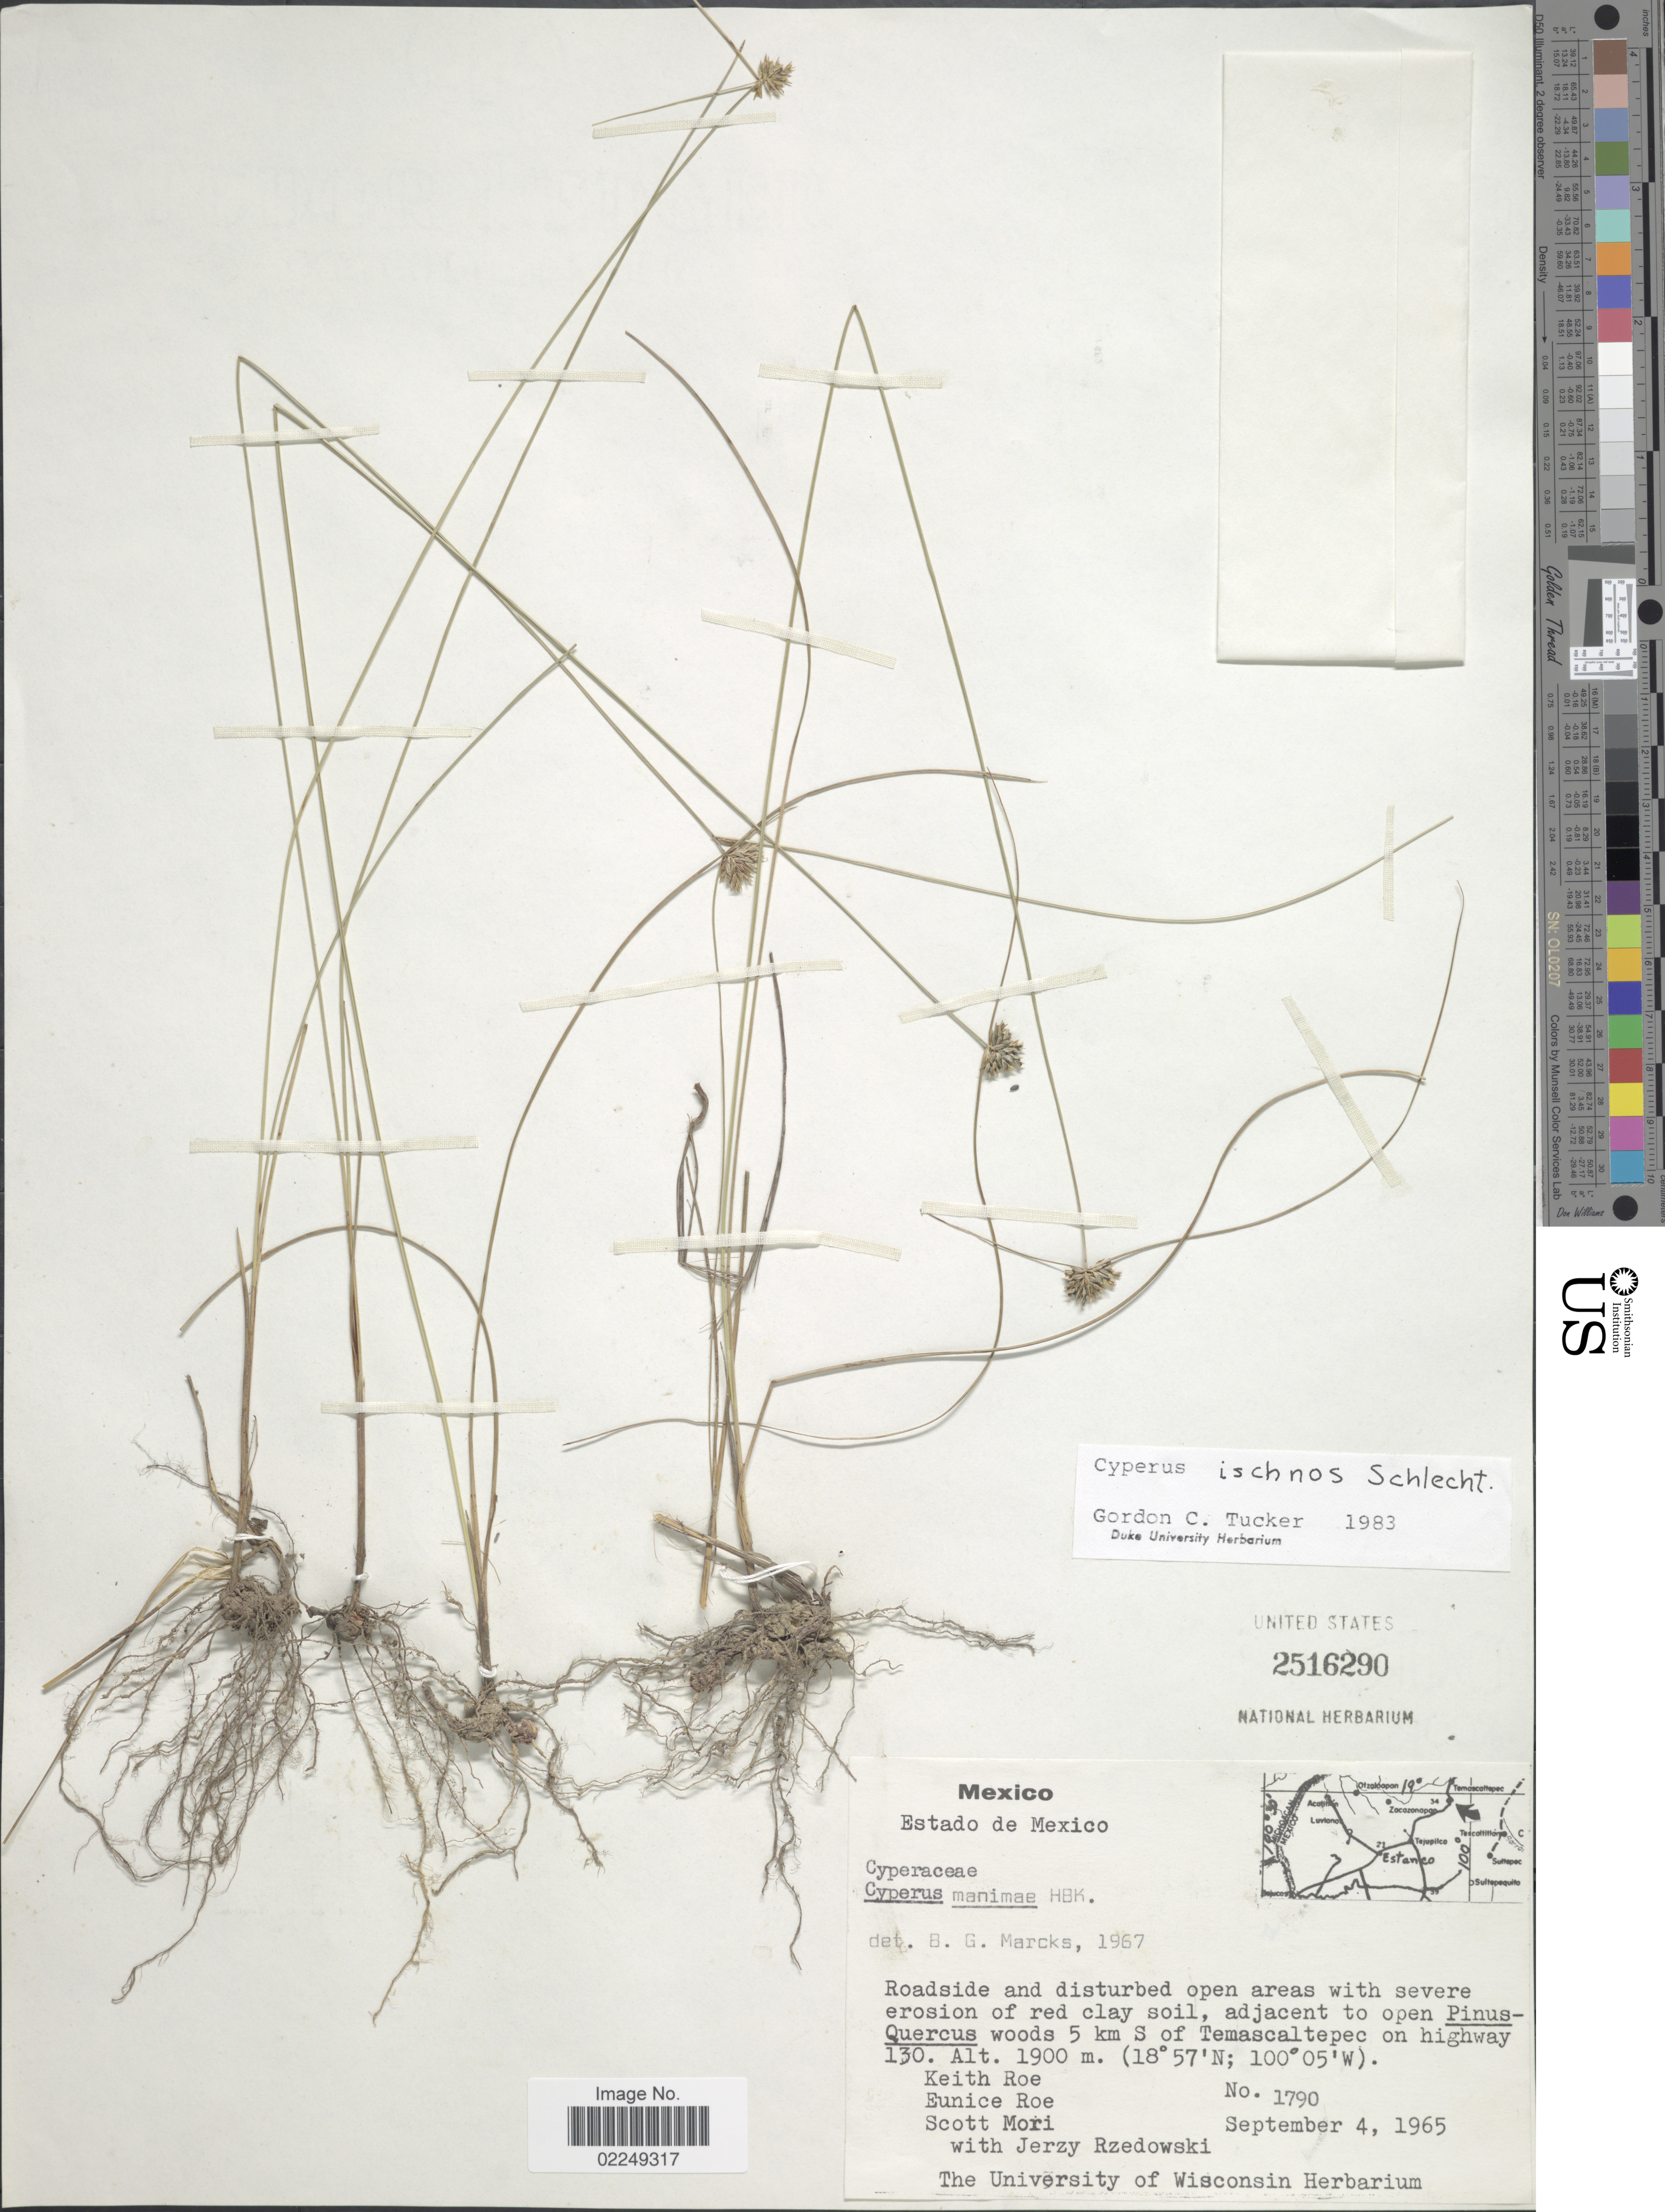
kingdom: Plantae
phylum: Tracheophyta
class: Liliopsida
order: Poales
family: Cyperaceae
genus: Cyperus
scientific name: Cyperus ischnos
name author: Schltdl.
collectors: K. E. Roe, E. Roe, S. Mori & J. Rzedowski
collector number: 1790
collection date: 1965-09-04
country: Mexico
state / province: México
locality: Estado do Mexico, 5 km S of Temascaltepec on highway 130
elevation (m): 1900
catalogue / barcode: US 2516290